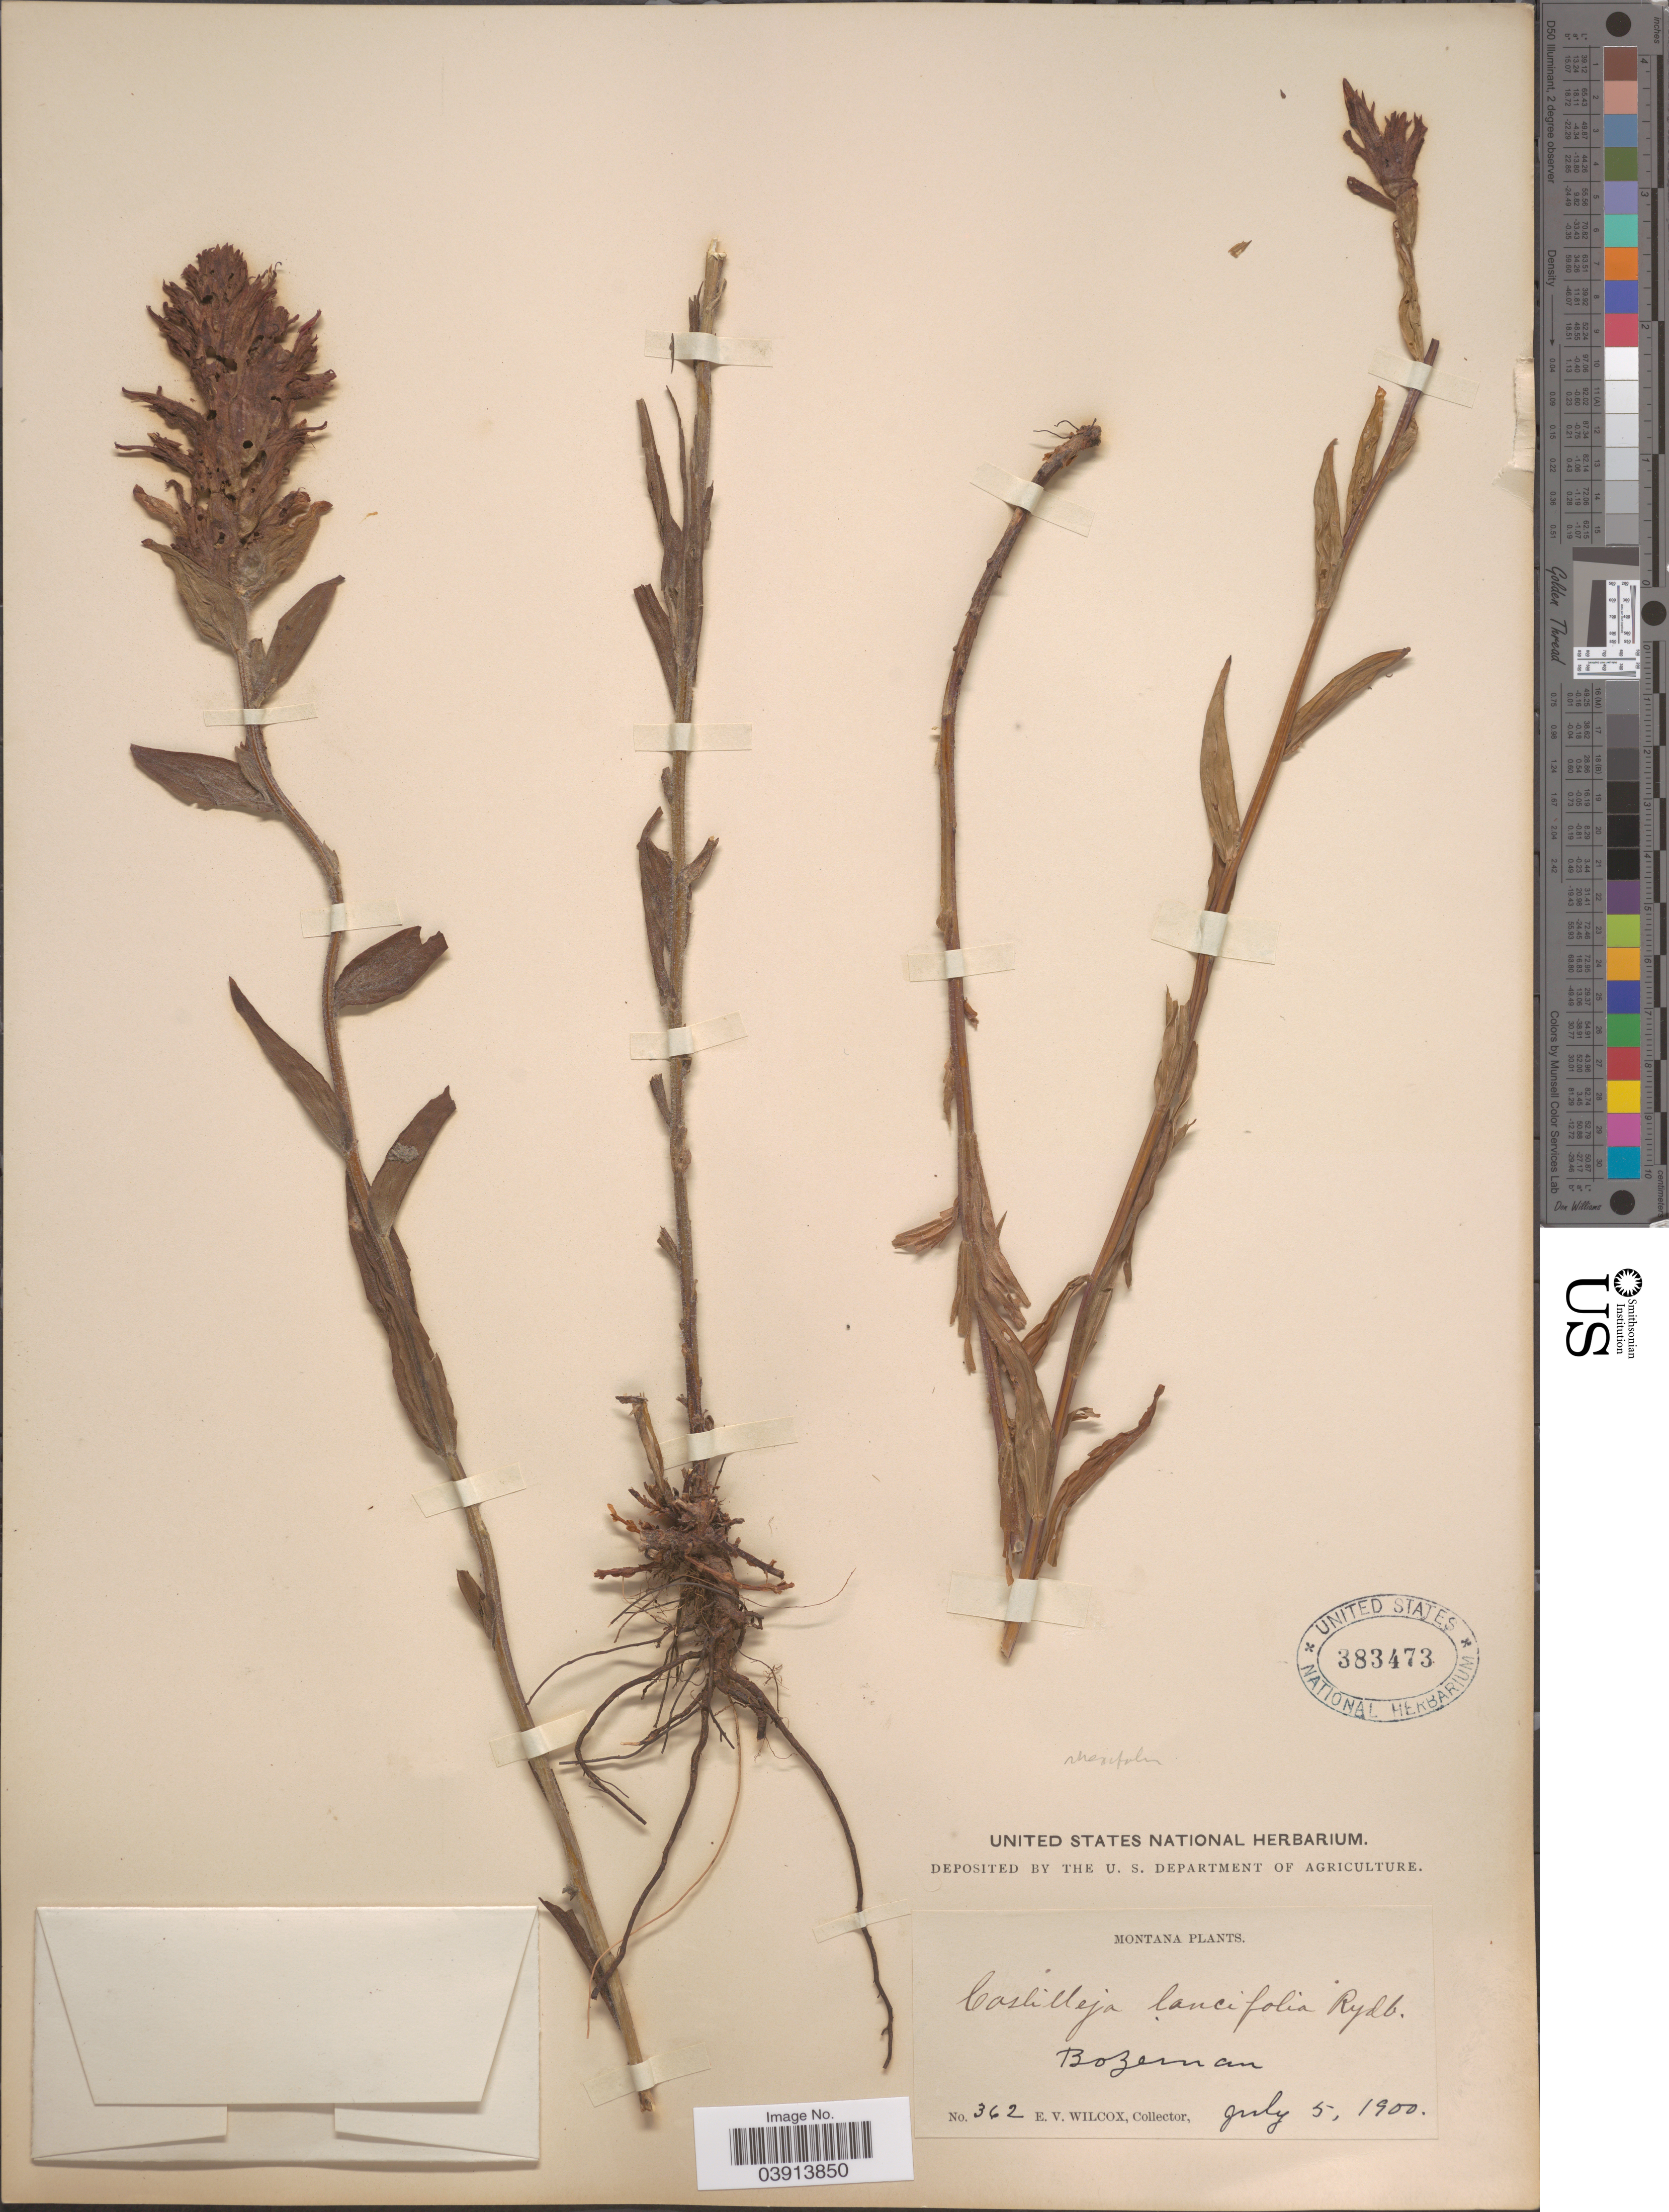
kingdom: Plantae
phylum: Tracheophyta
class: Magnoliopsida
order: Lamiales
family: Orobanchaceae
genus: Castilleja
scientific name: Castilleja rhexiifolia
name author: Rydb.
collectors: E. V. Wilcox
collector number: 362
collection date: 1900-07-05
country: United States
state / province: Montana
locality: Bozeman.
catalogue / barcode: US 383473